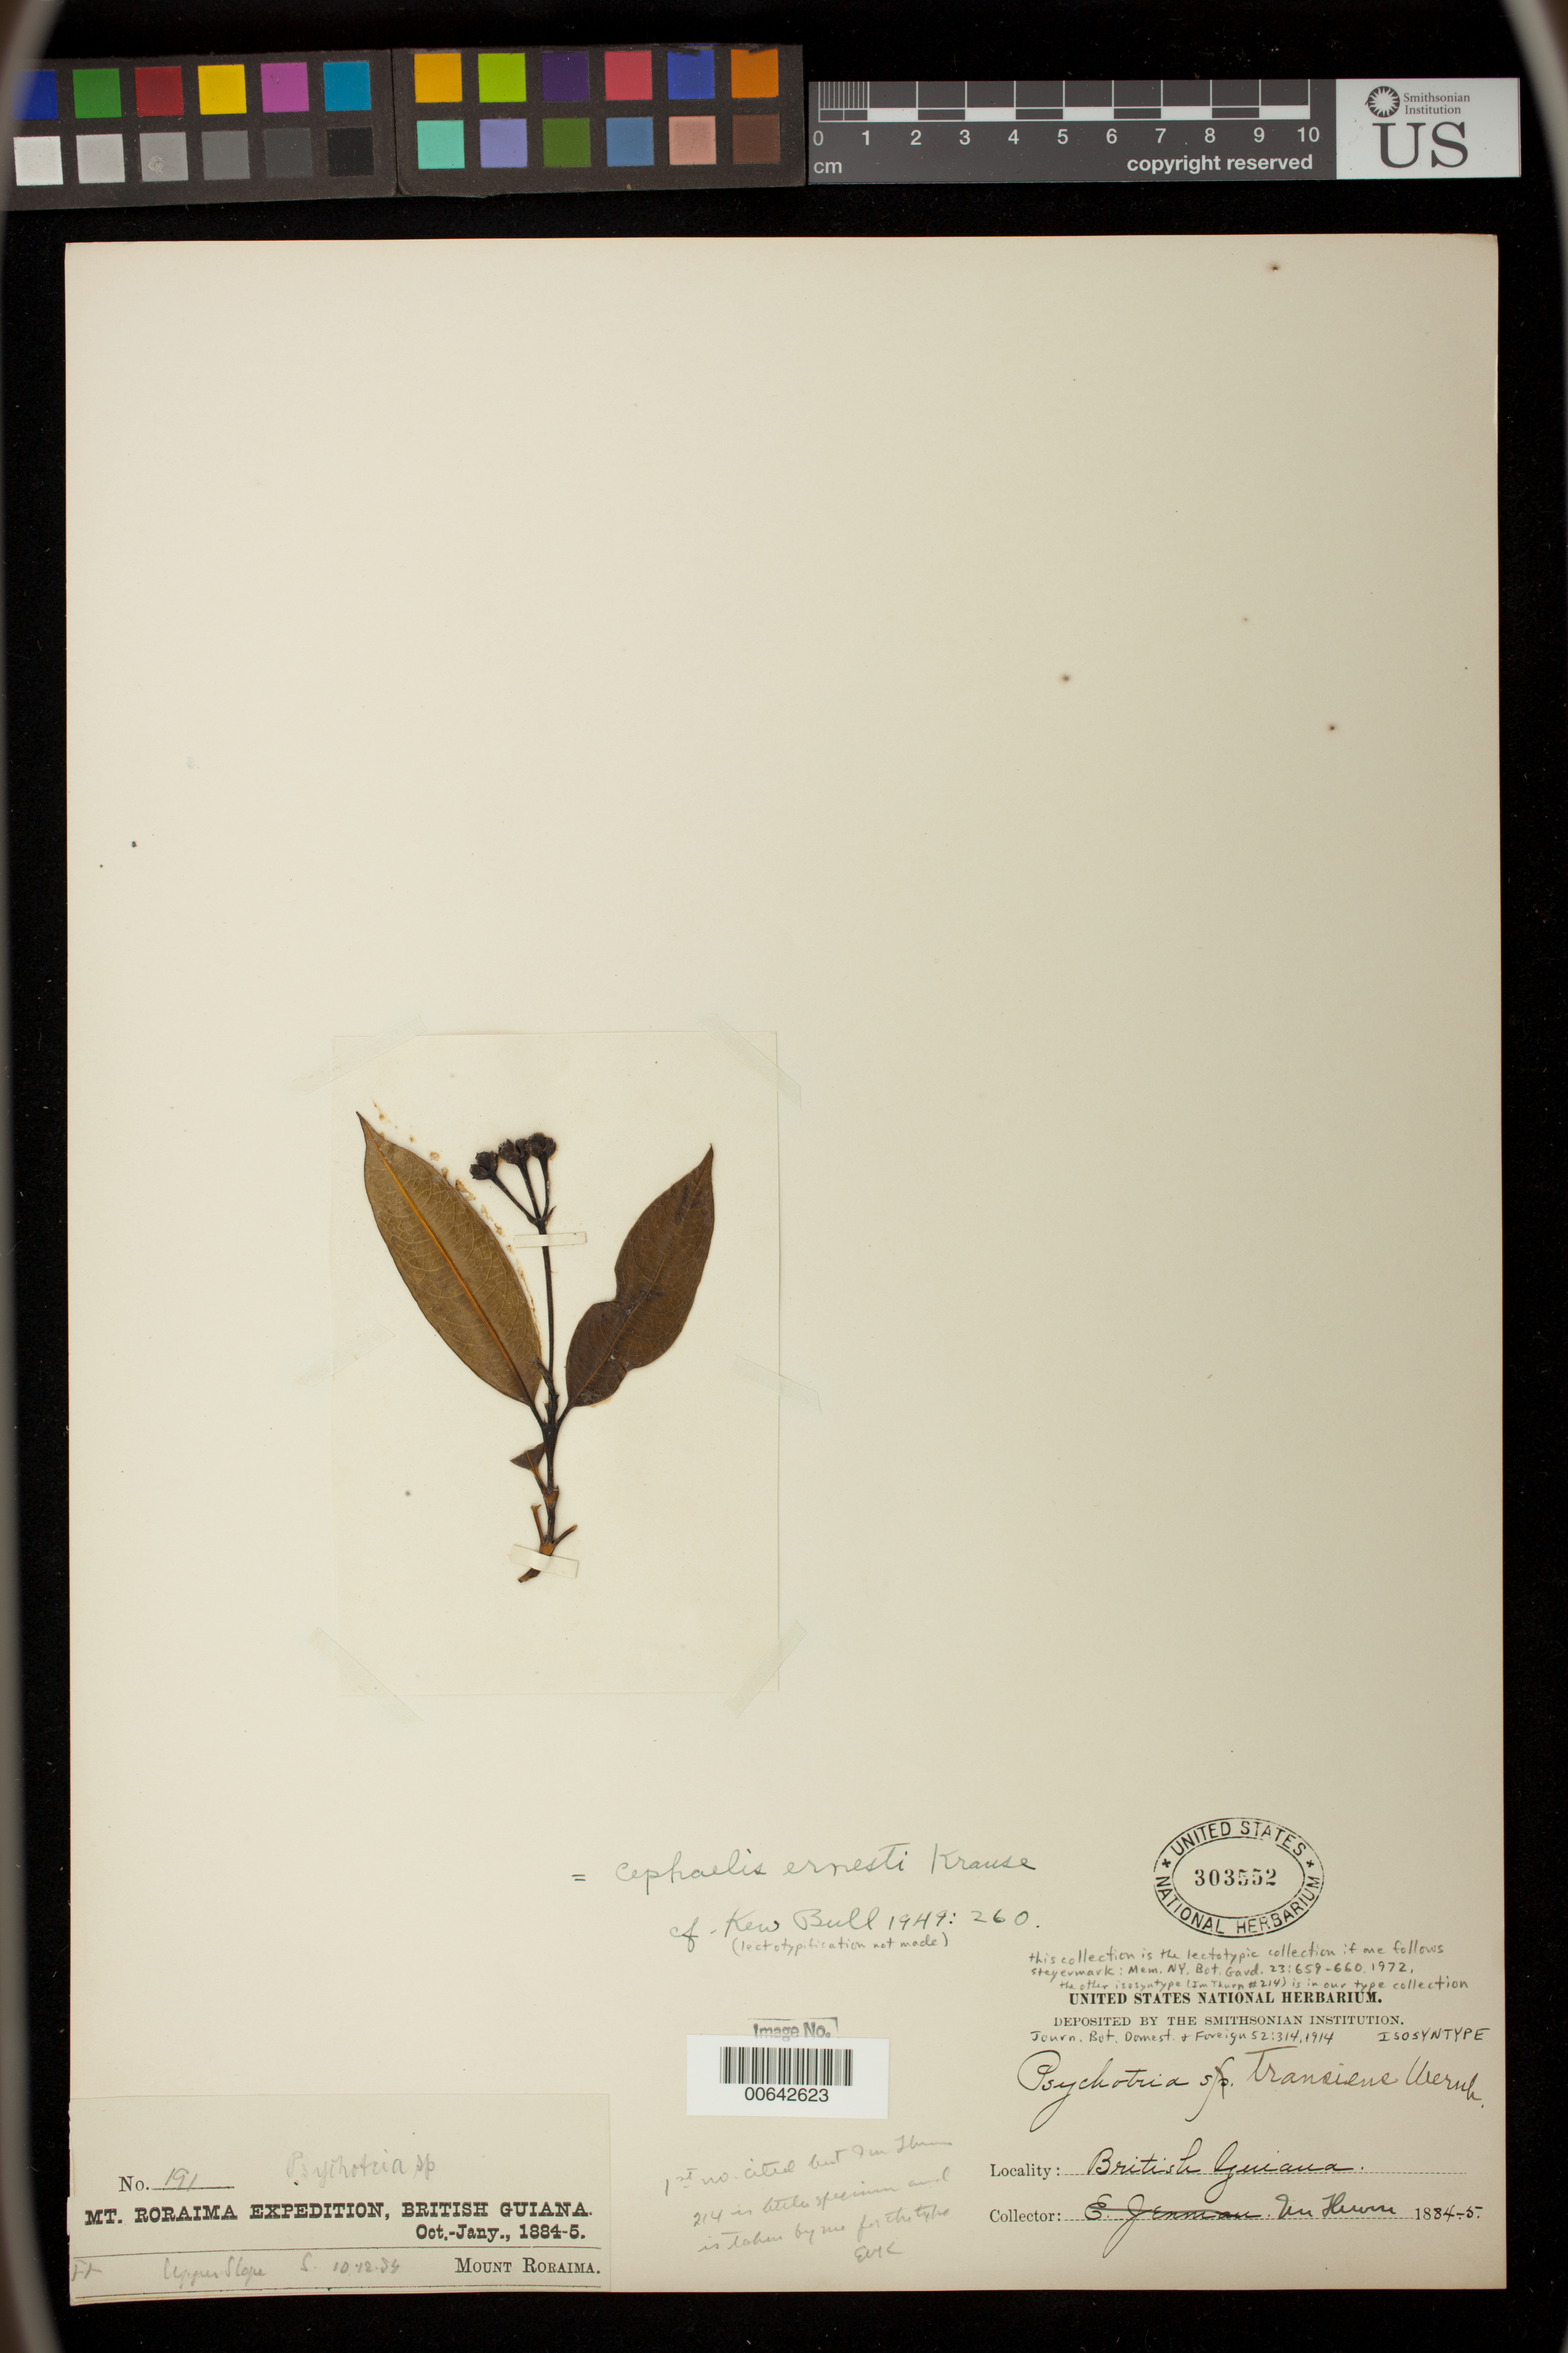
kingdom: Plantae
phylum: Tracheophyta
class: Magnoliopsida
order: Gentianales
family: Rubiaceae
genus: Psychotria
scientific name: Psychotria transiens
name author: Wernham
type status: Syntype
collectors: E. F. im Thurn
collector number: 191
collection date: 1884-10/1885-01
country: Guyana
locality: Mount Roraima.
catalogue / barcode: US 303552